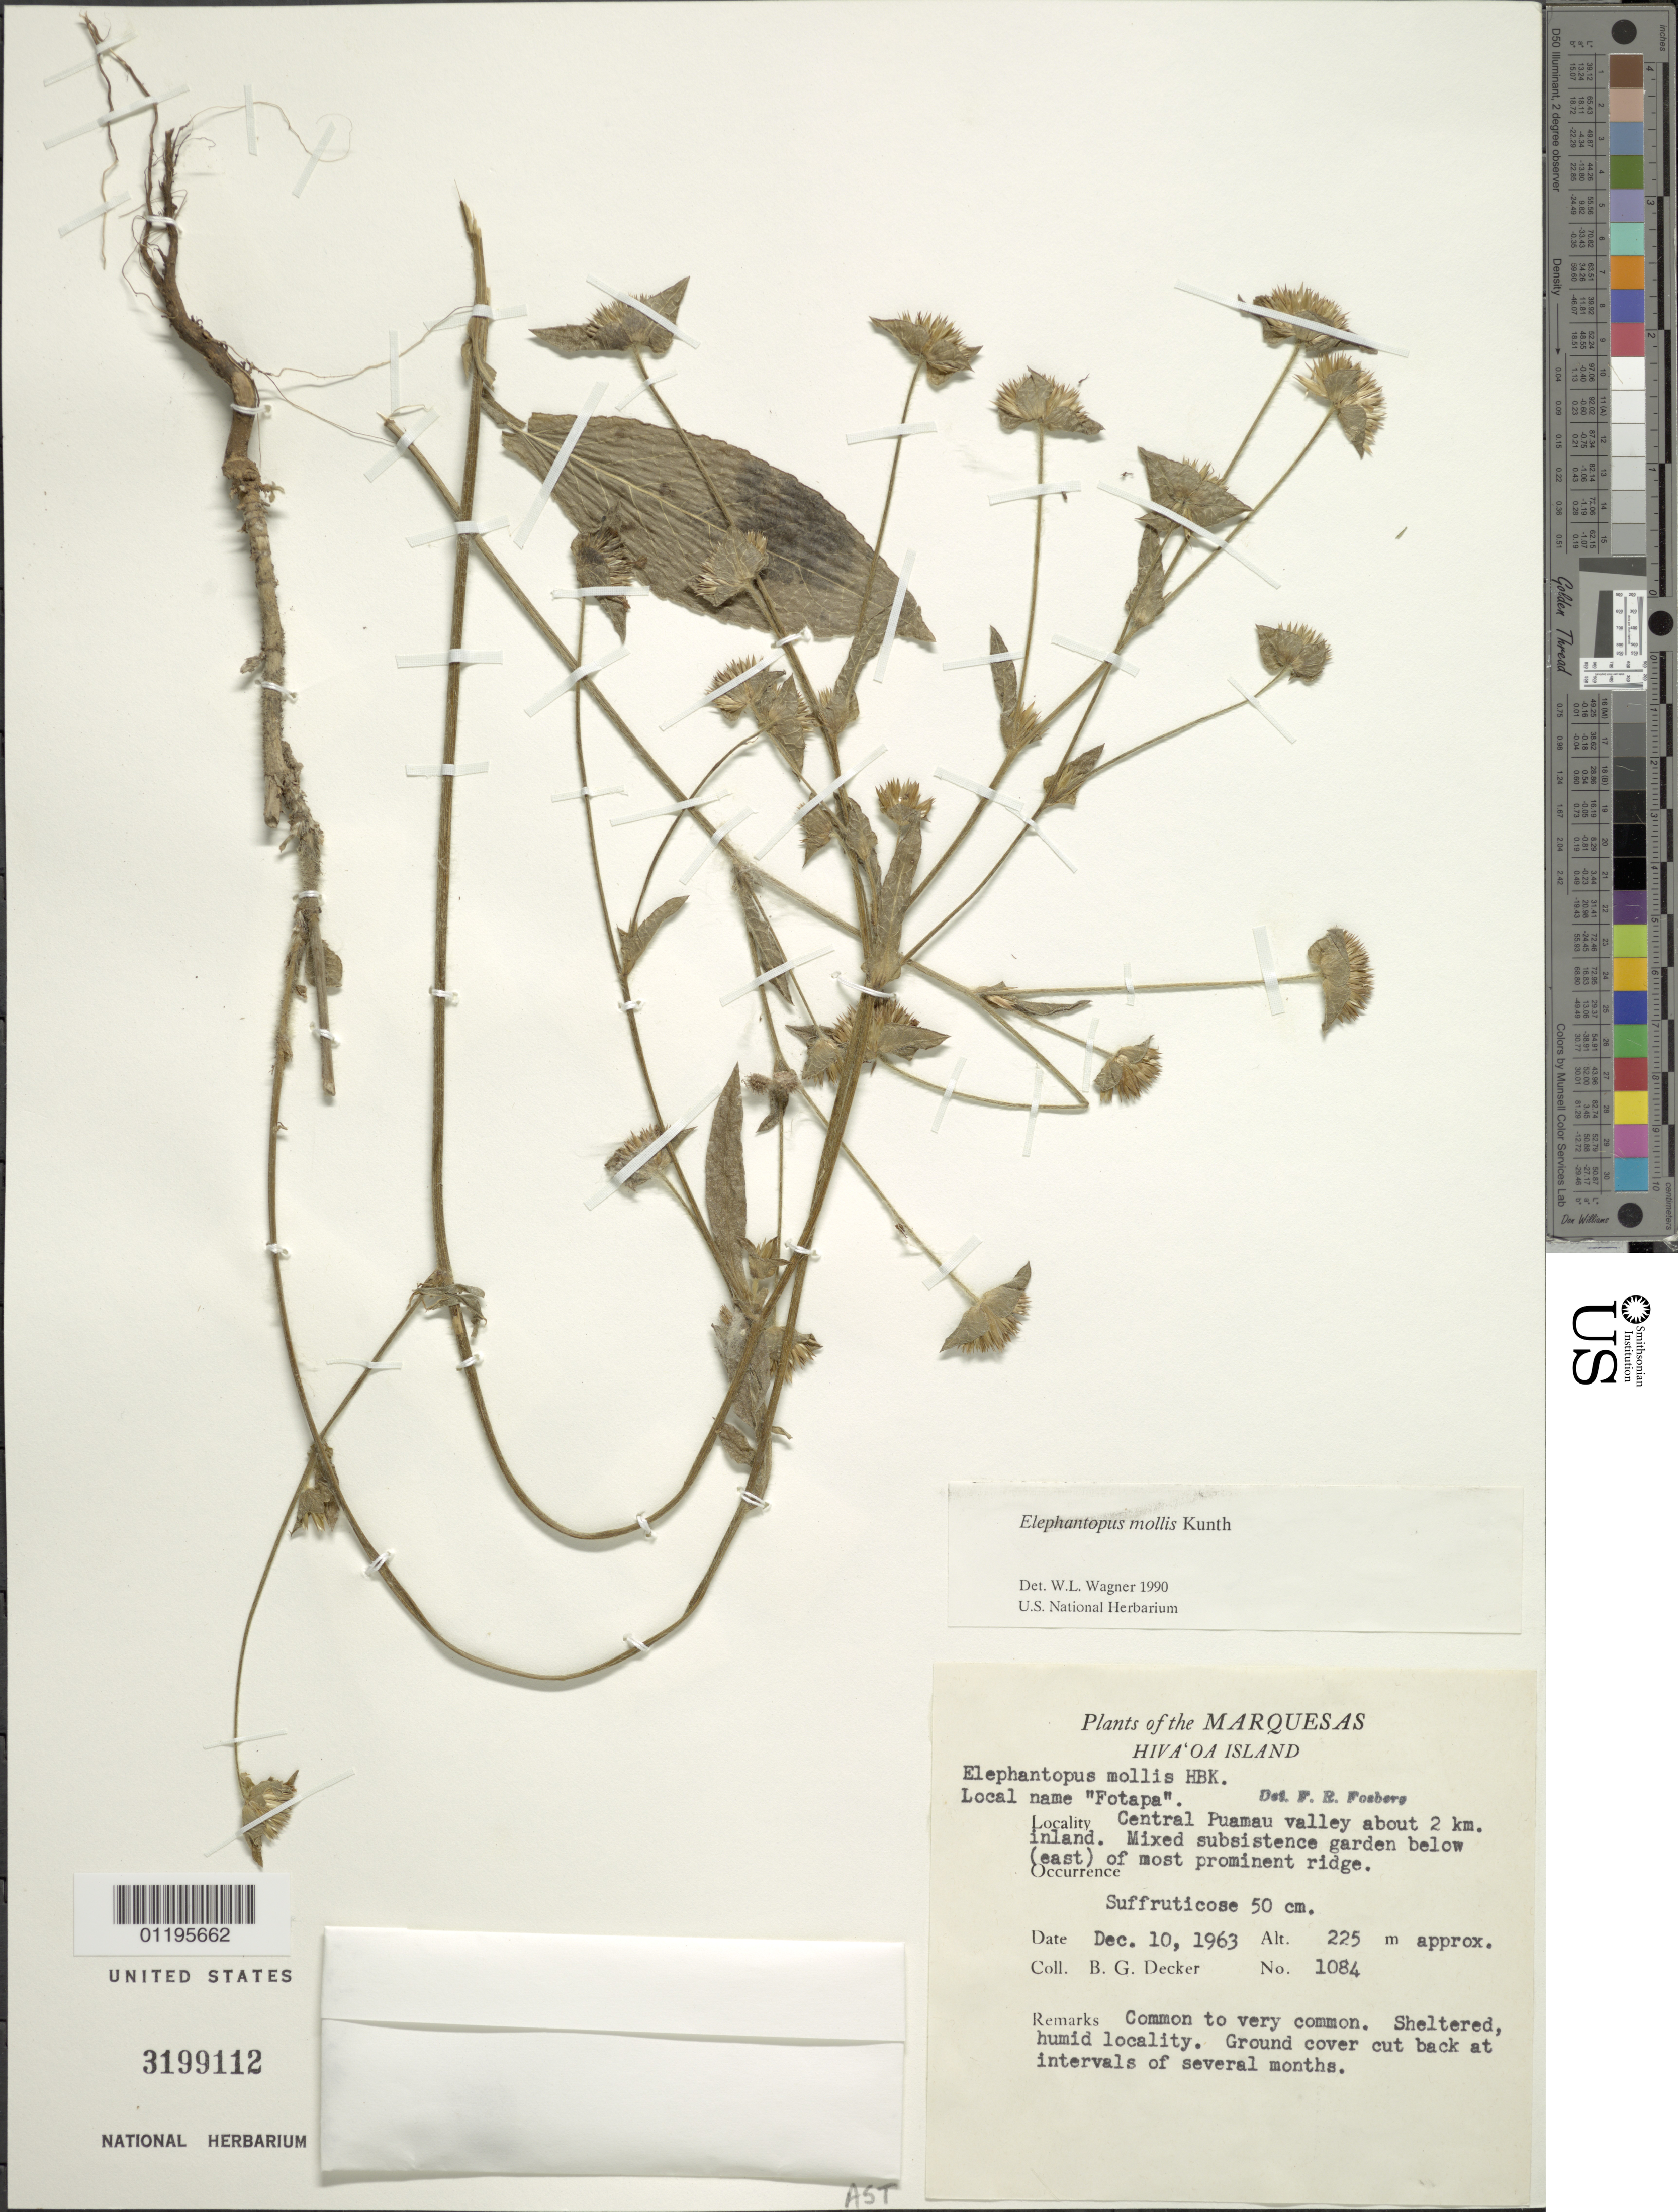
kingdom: Plantae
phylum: Tracheophyta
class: Magnoliopsida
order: Asterales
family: Asteraceae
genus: Elephantopus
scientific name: Elephantopus mollis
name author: Kunth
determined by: Wagner, W. L., (BOT), Smithsonian Institution - National Museum of Natural History (UNITED STATES)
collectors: B. G. Decker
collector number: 1084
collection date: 1963-12-10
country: French Polynesia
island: Hiva Oa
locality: central Puamau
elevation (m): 225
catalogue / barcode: US 3199112